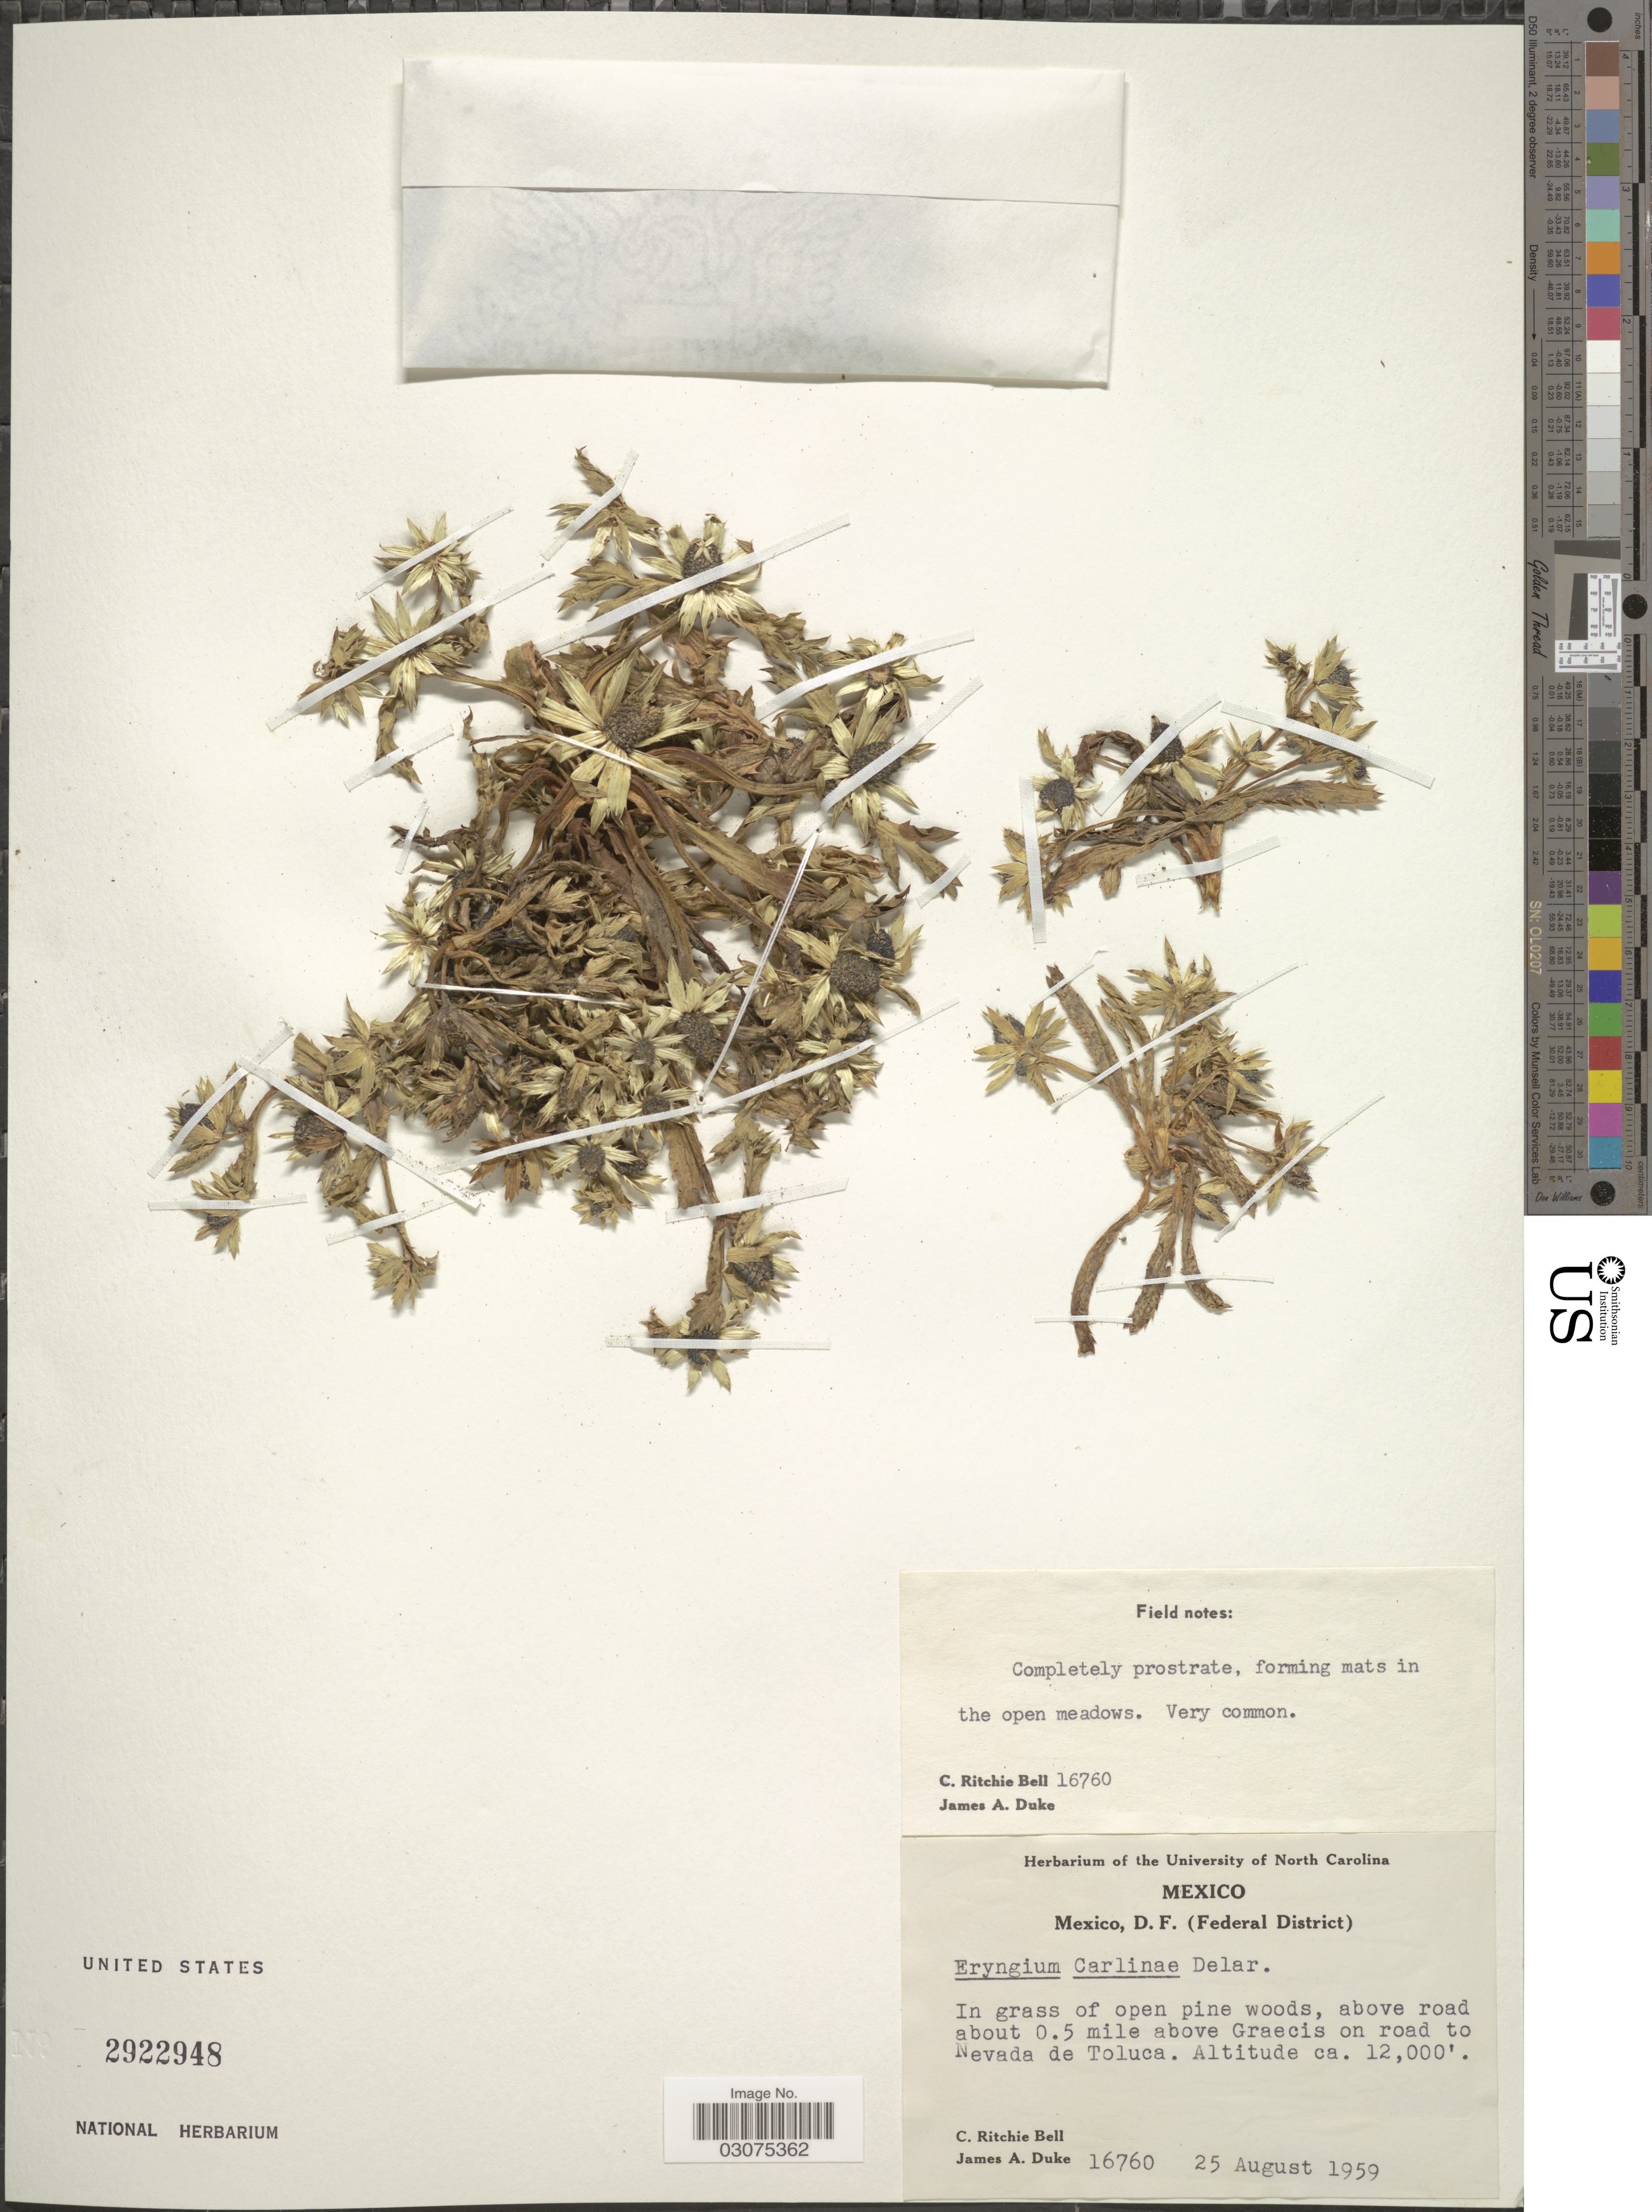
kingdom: Plantae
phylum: Tracheophyta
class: Magnoliopsida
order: Apiales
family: Apiaceae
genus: Eryngium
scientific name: Eryngium carlinae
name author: F. Delaroche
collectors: C. R. Bell & J. A. Duke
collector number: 16760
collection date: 1959-08-25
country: Mexico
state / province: Distrito Federal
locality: (Federal District). In grass of open pine woods, above road about 0.5 mile above Graecis on road to Nevada de Toluca.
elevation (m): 3658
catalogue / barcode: US 2922948